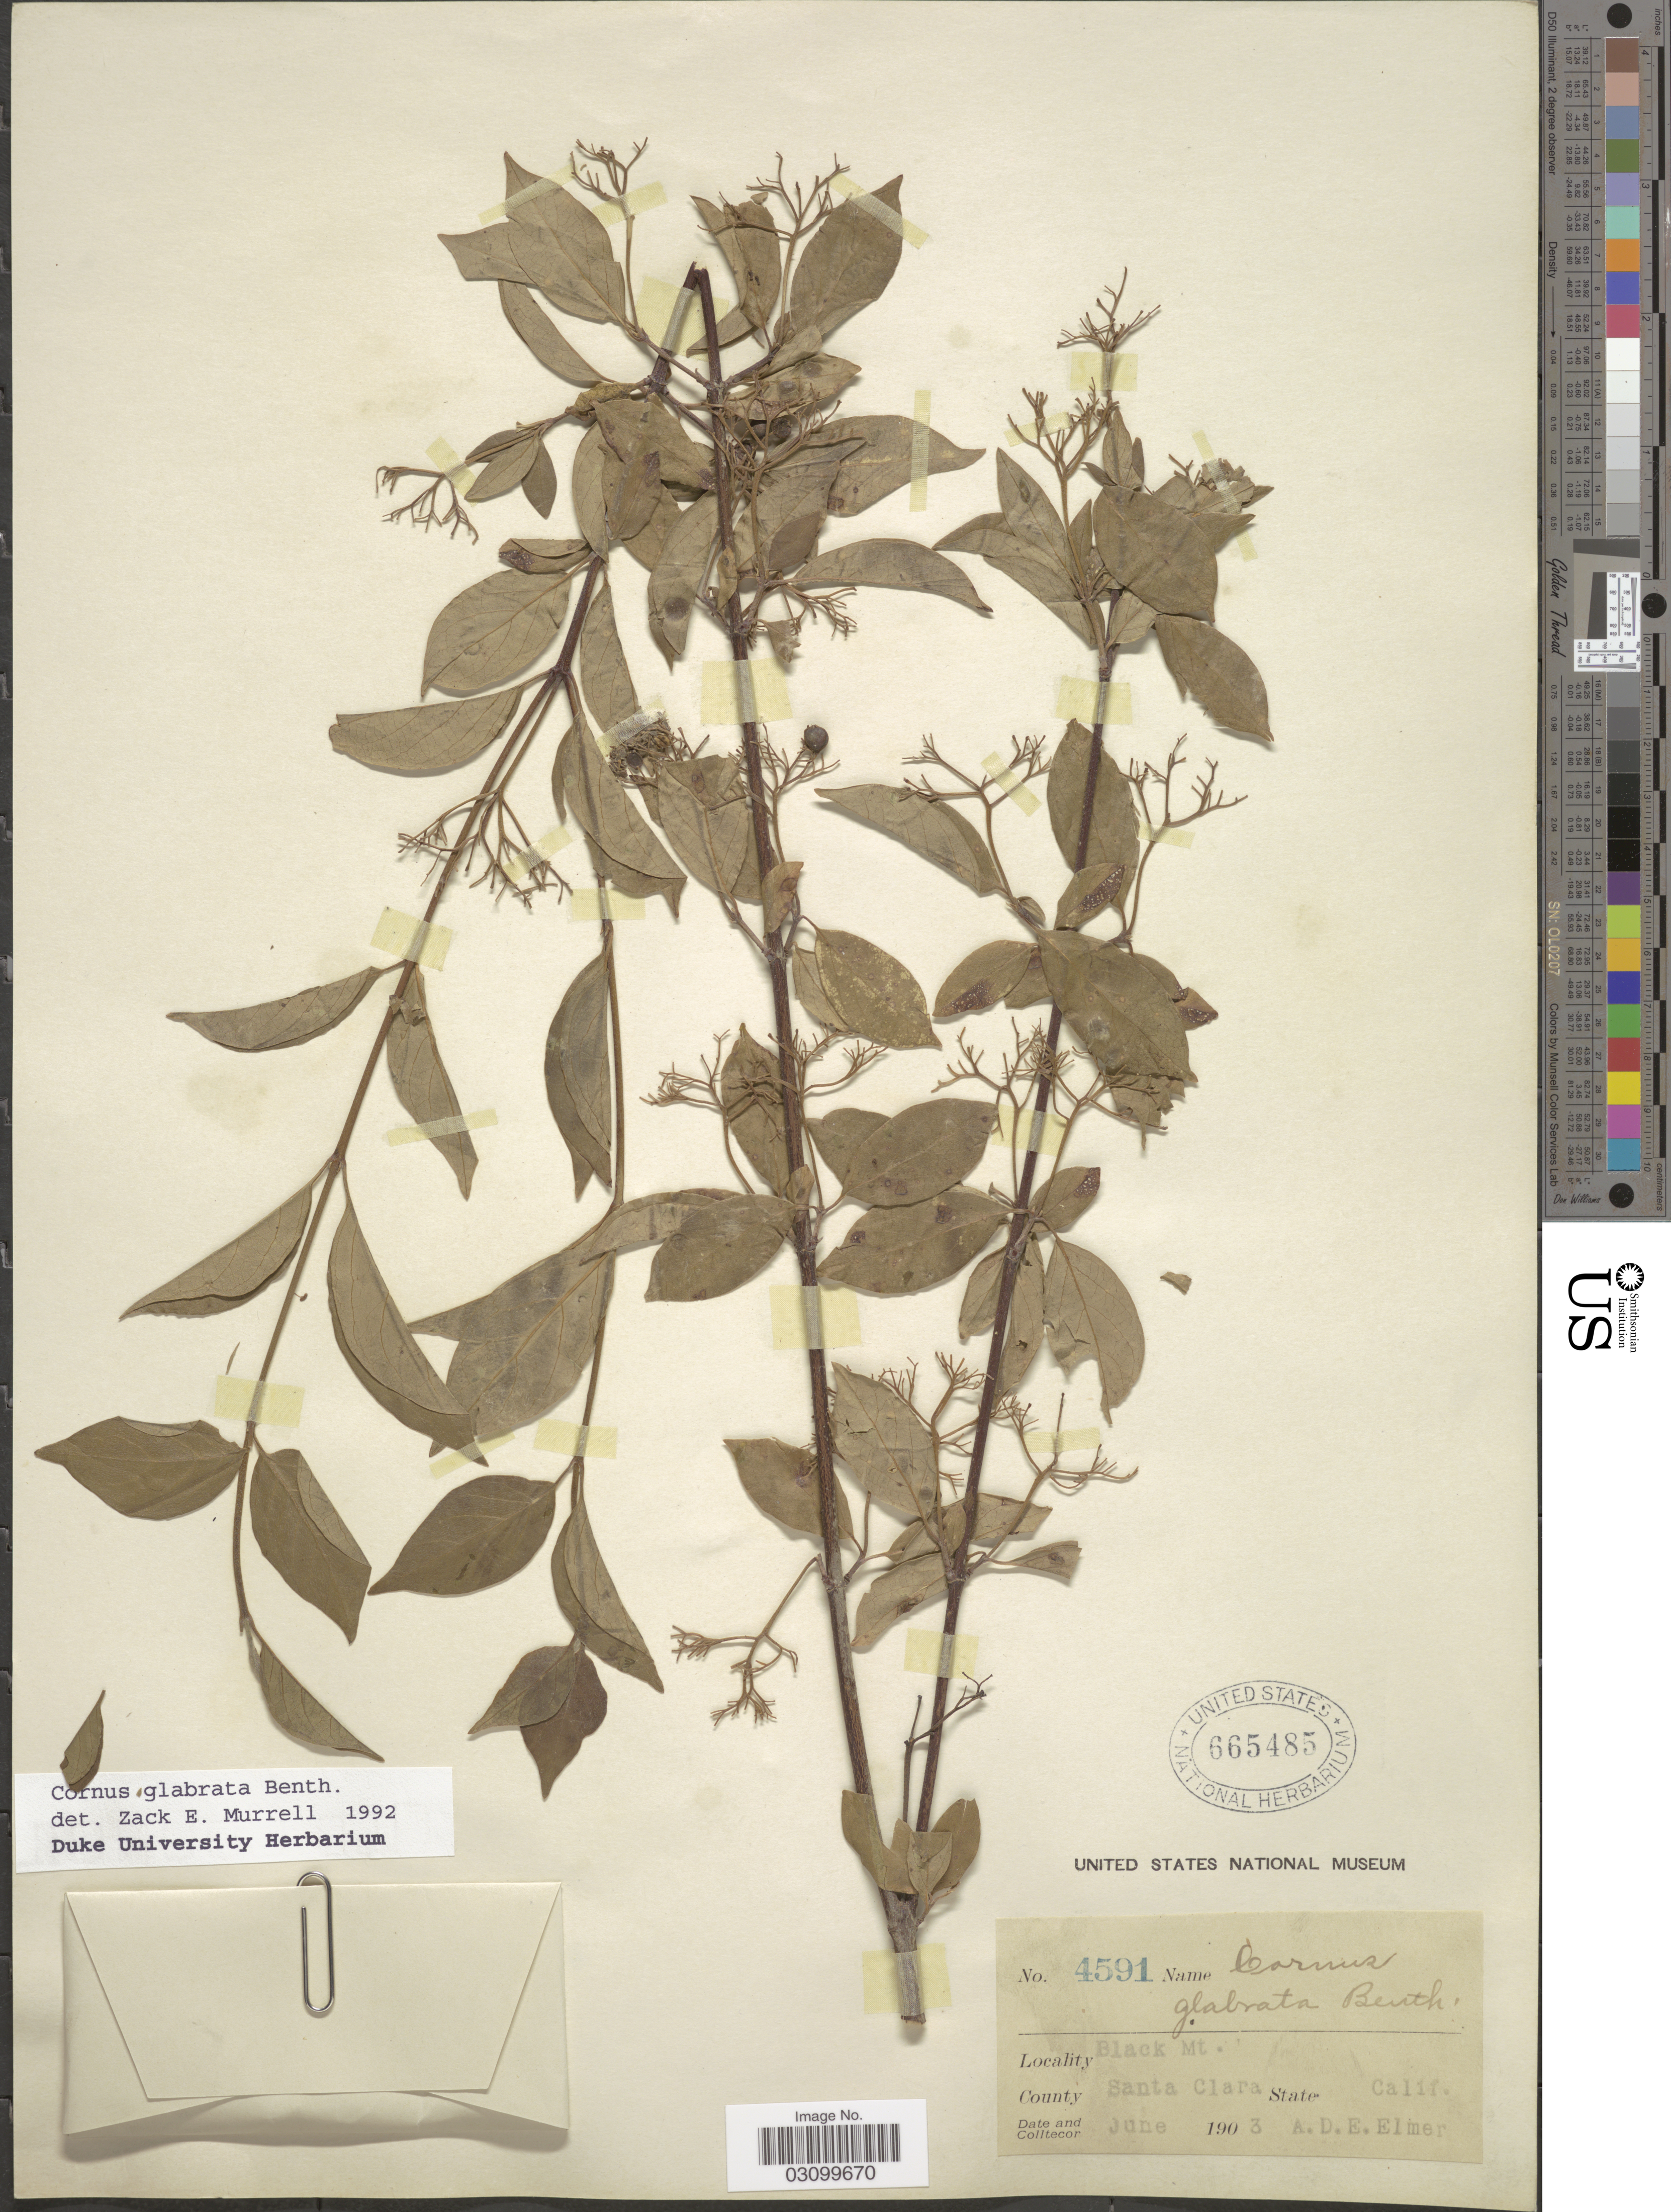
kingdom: Plantae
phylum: Tracheophyta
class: Magnoliopsida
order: Cornales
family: Cornaceae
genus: Cornus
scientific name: Cornus glabrata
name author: Benth.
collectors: A. D. E. Elmer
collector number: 4591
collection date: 1903-06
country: United States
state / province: California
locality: Black Mt. Santa Clara.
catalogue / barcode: US 665485